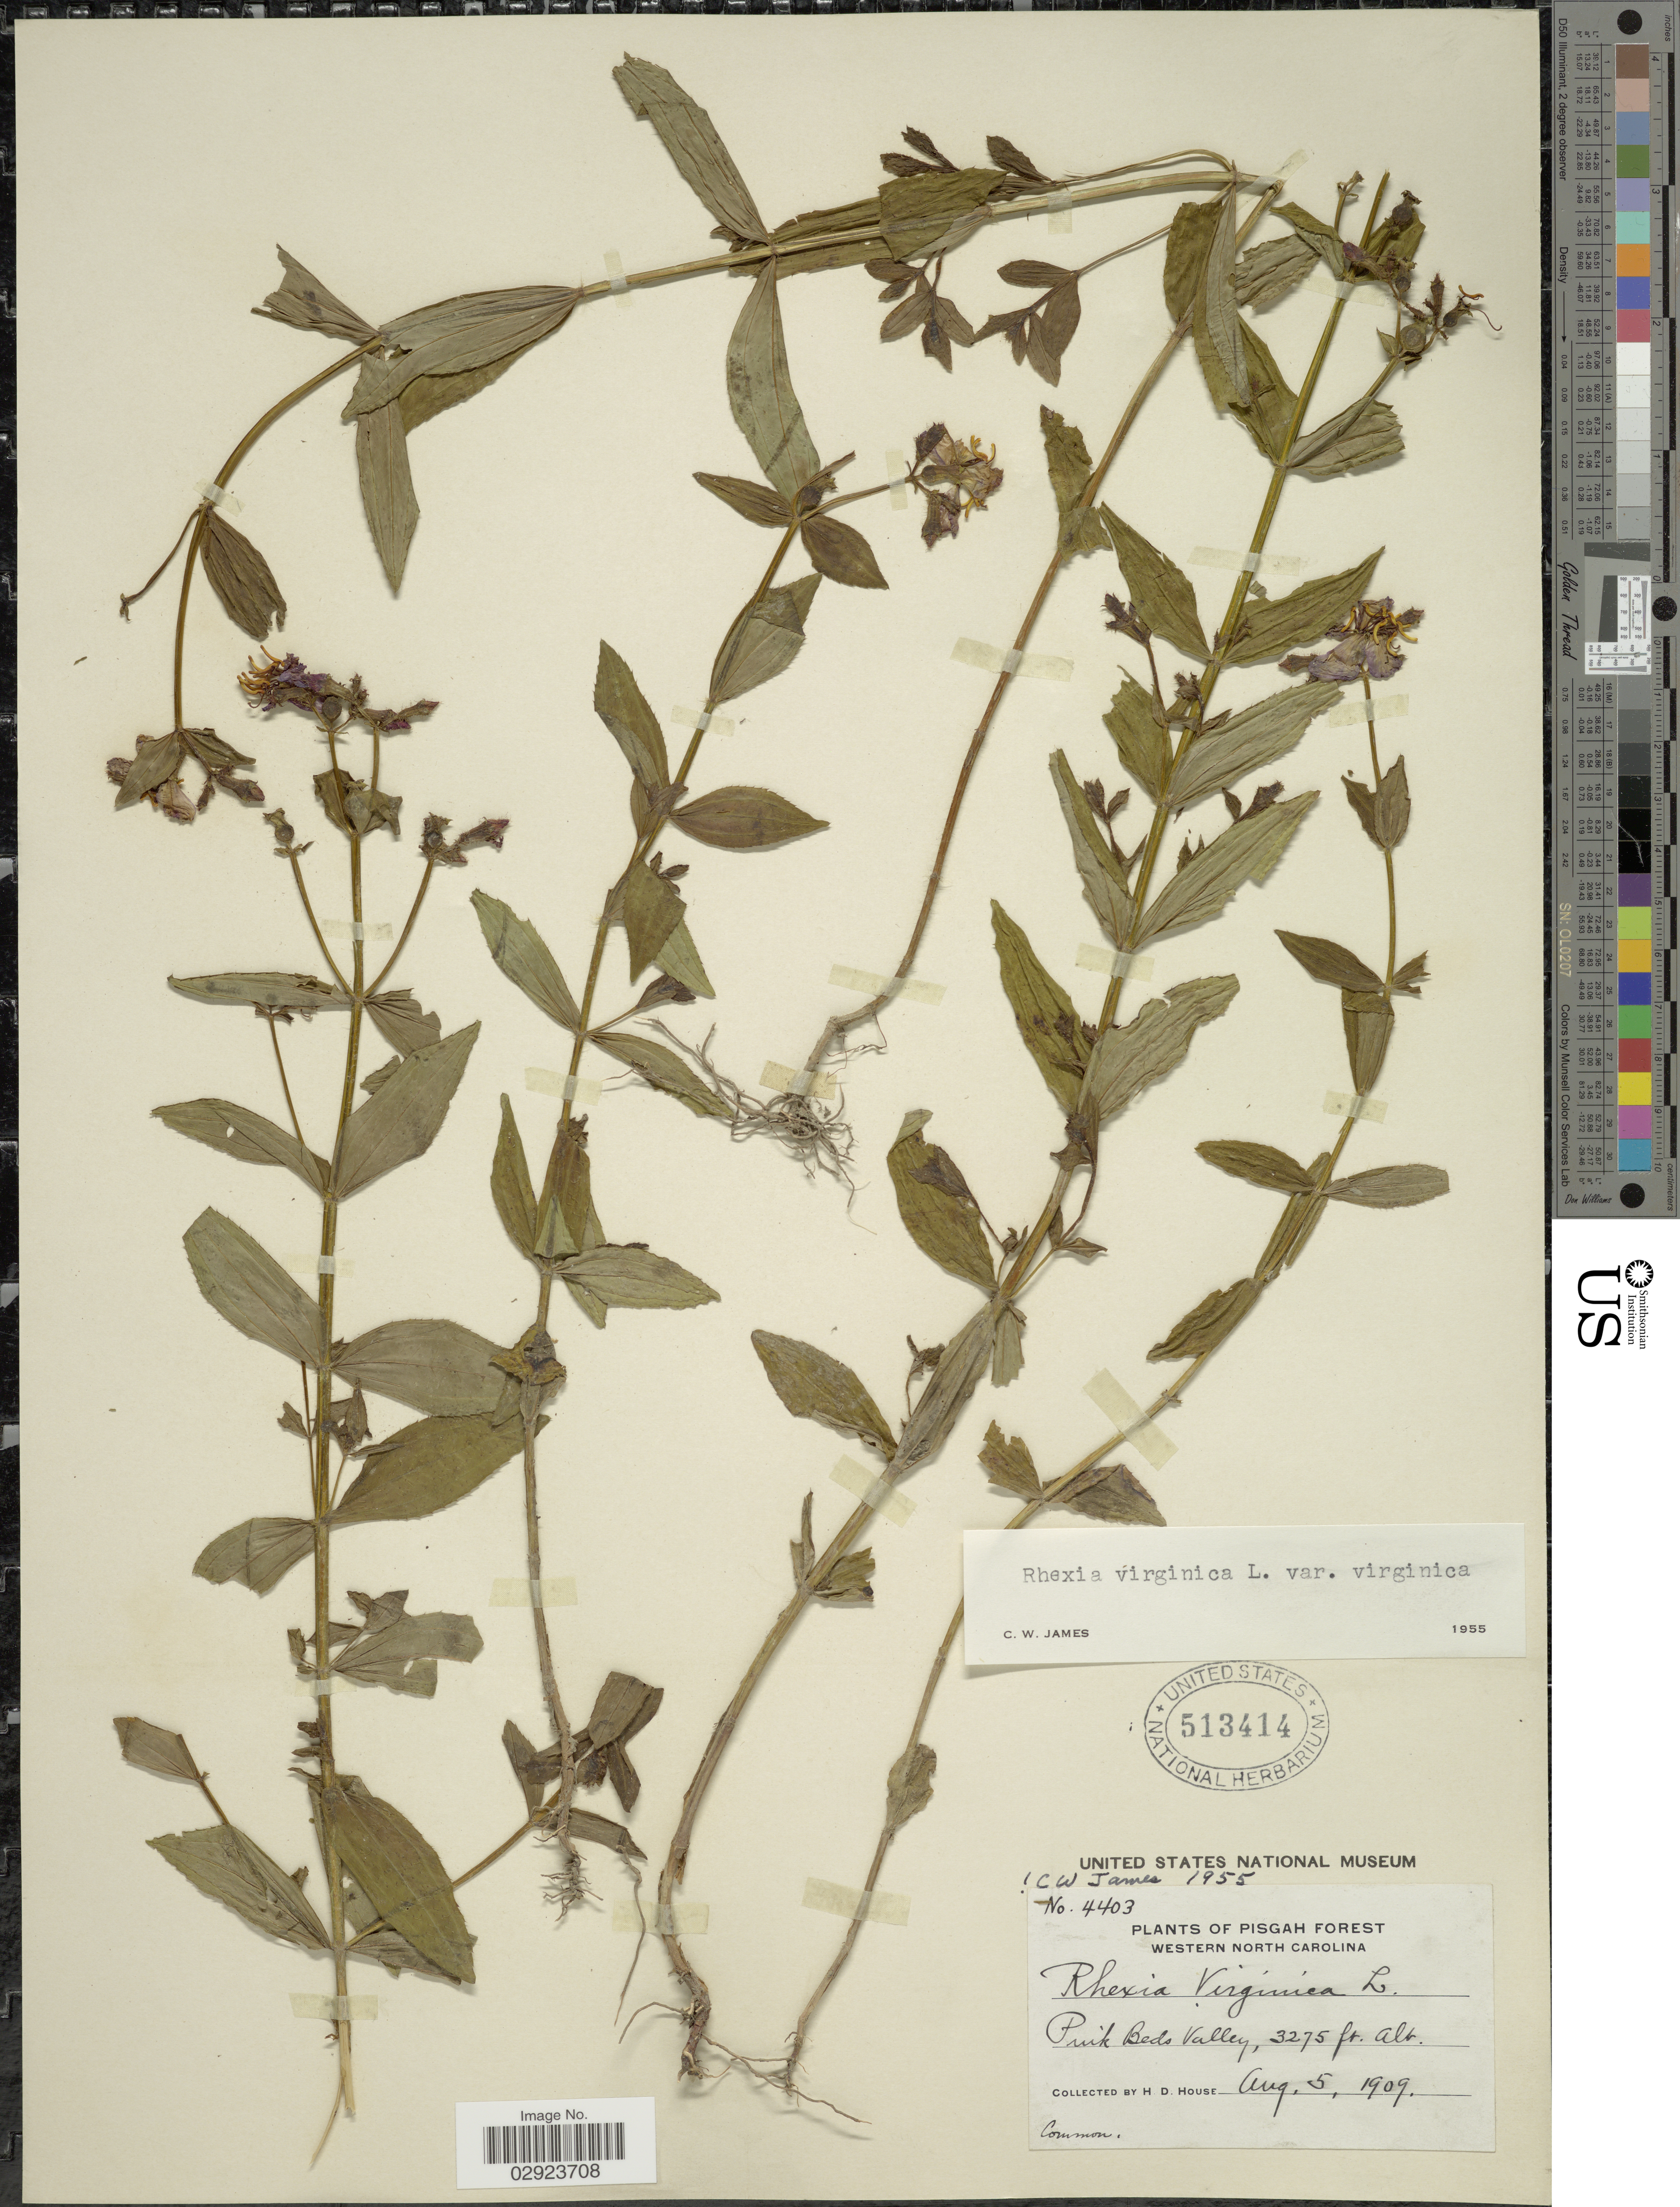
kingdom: Plantae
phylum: Tracheophyta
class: Magnoliopsida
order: Myrtales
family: Melastomataceae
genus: Rhexia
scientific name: Rhexia virginica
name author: L.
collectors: H. D. House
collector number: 4403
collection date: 1909-08-05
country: United States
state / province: North Carolina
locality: Pisgah forest. Western North Carolina. Pink Beds Valley.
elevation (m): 998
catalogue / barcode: US 513414